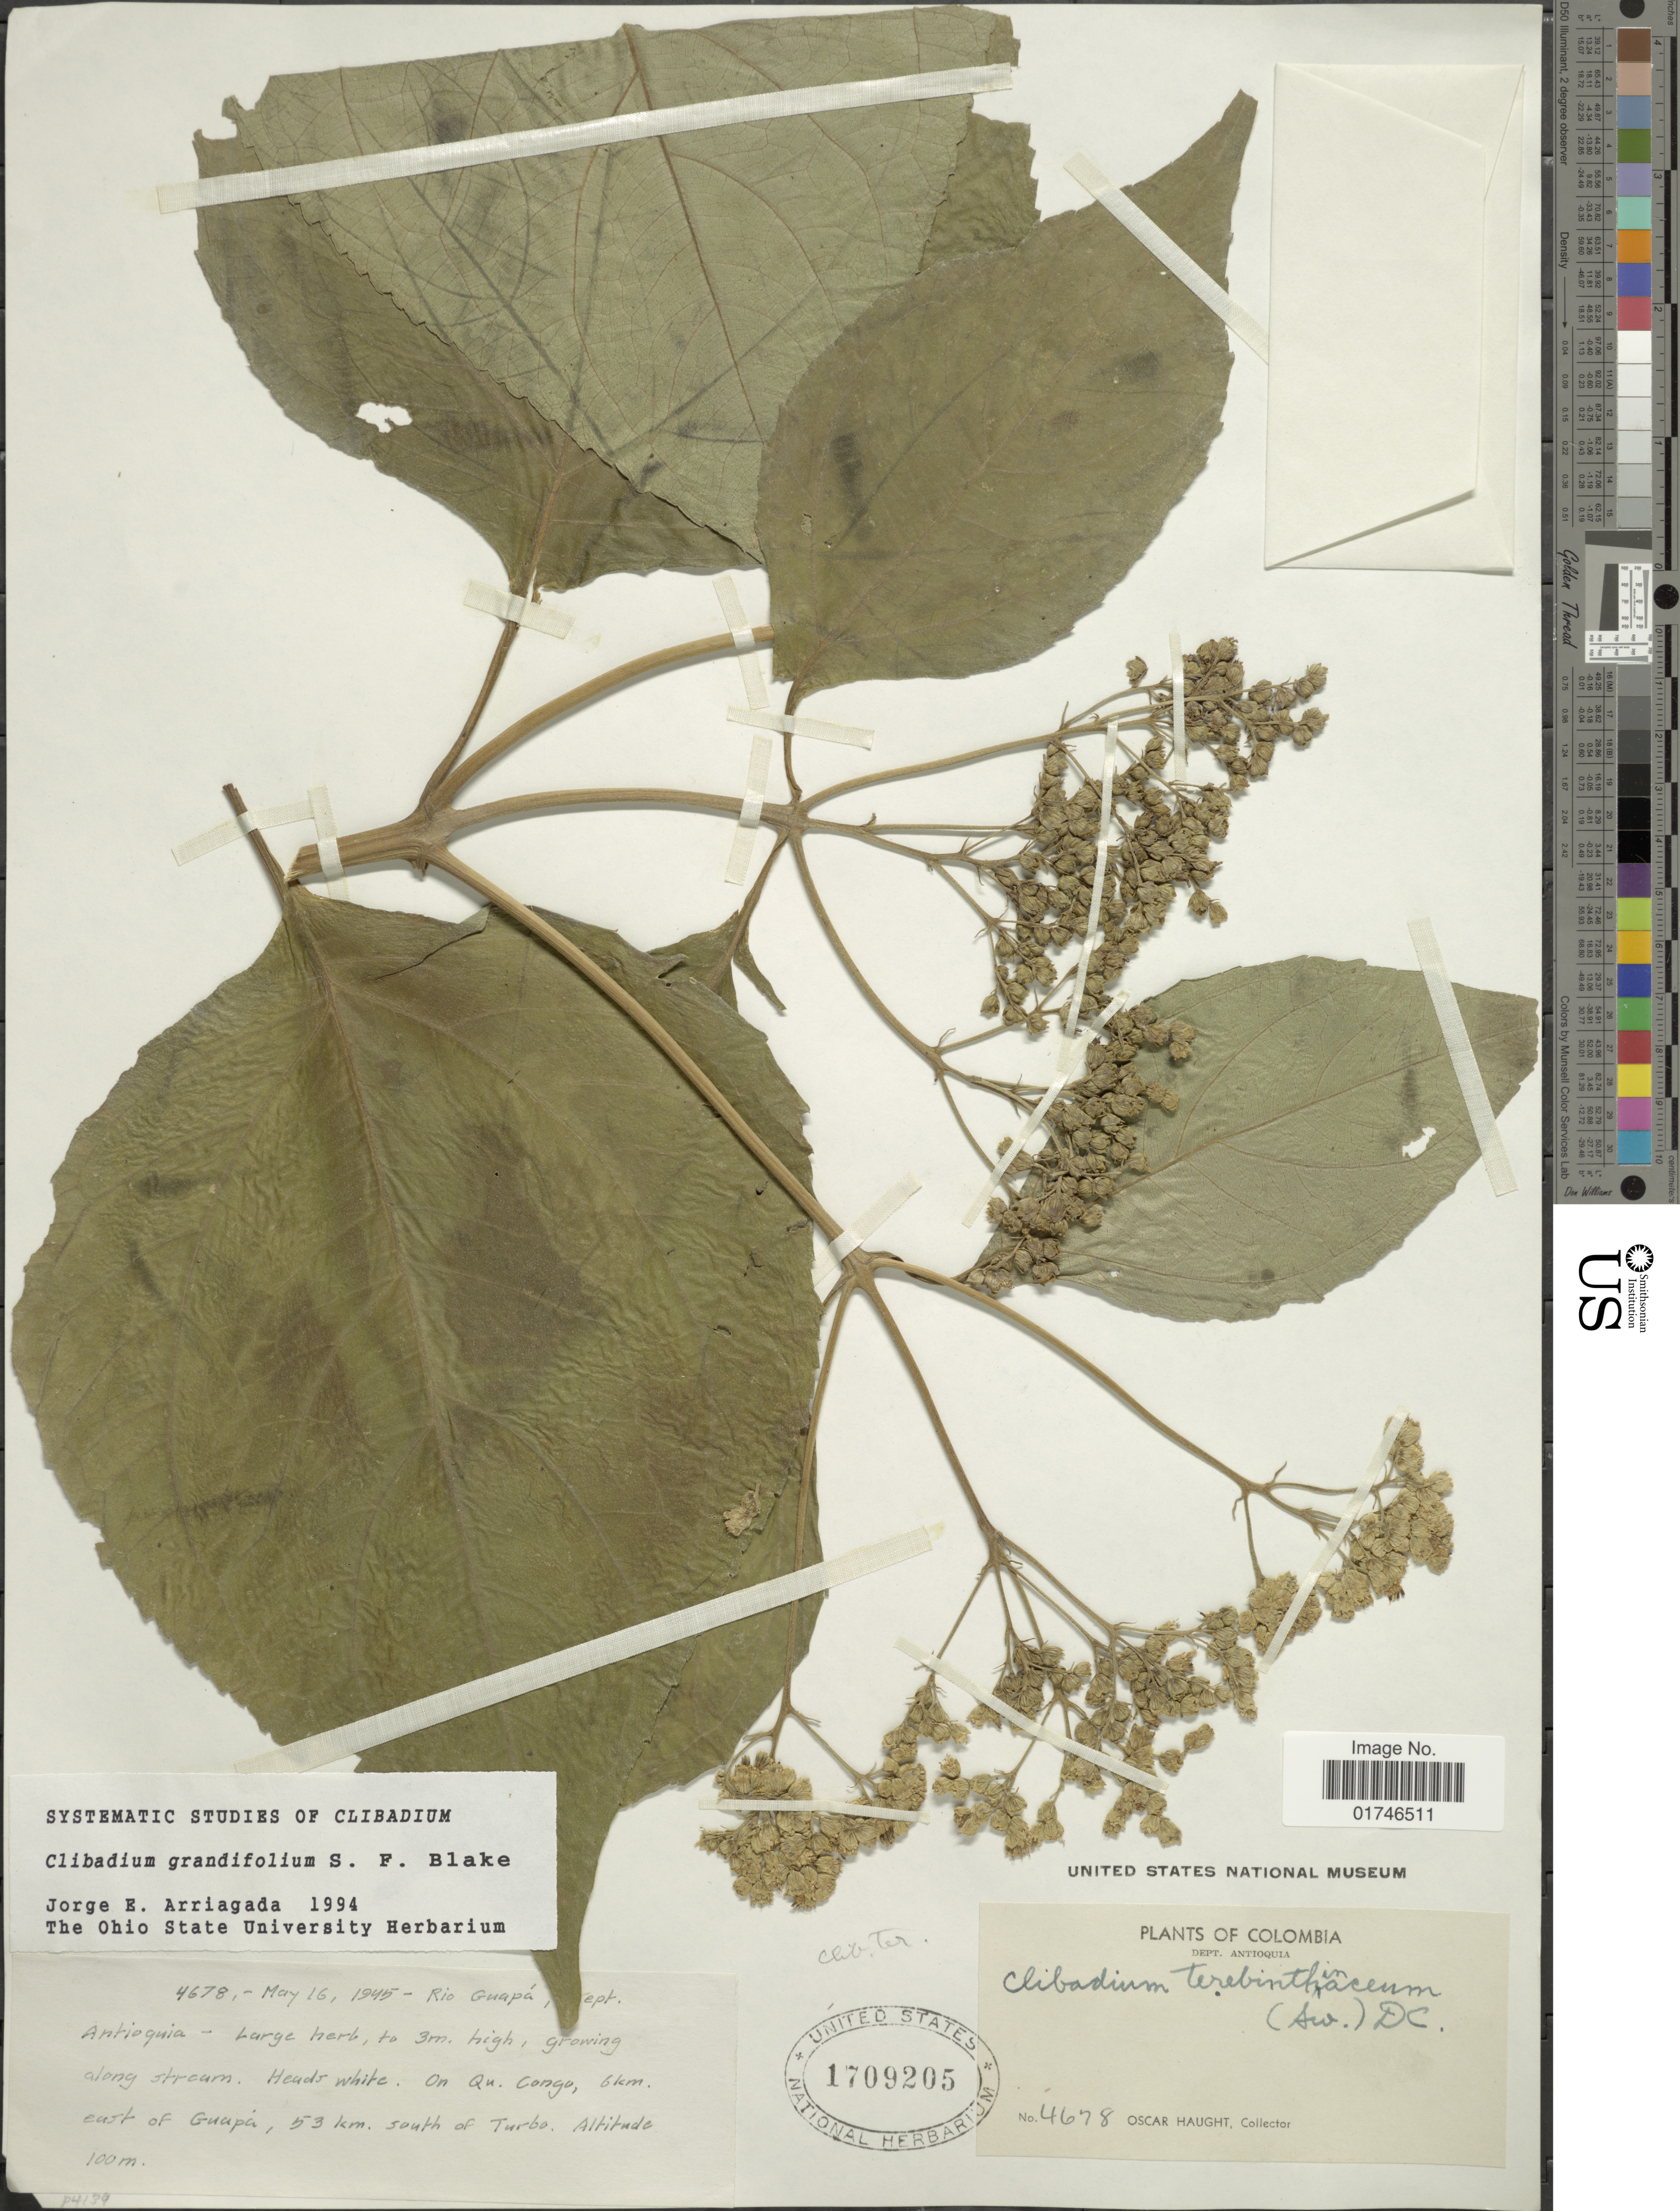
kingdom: Plantae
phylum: Tracheophyta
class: Magnoliopsida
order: Asterales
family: Asteraceae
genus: Clibadium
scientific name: Clibadium grandifolium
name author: S.F. Blake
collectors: O. L. Haught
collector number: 4678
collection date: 1945-05-16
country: Colombia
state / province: Antioquia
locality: Dept. Antioquia. On Qn. Congo , 6 km east of Guapa, 53 km. south of Turbo.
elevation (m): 100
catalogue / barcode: US 1709250